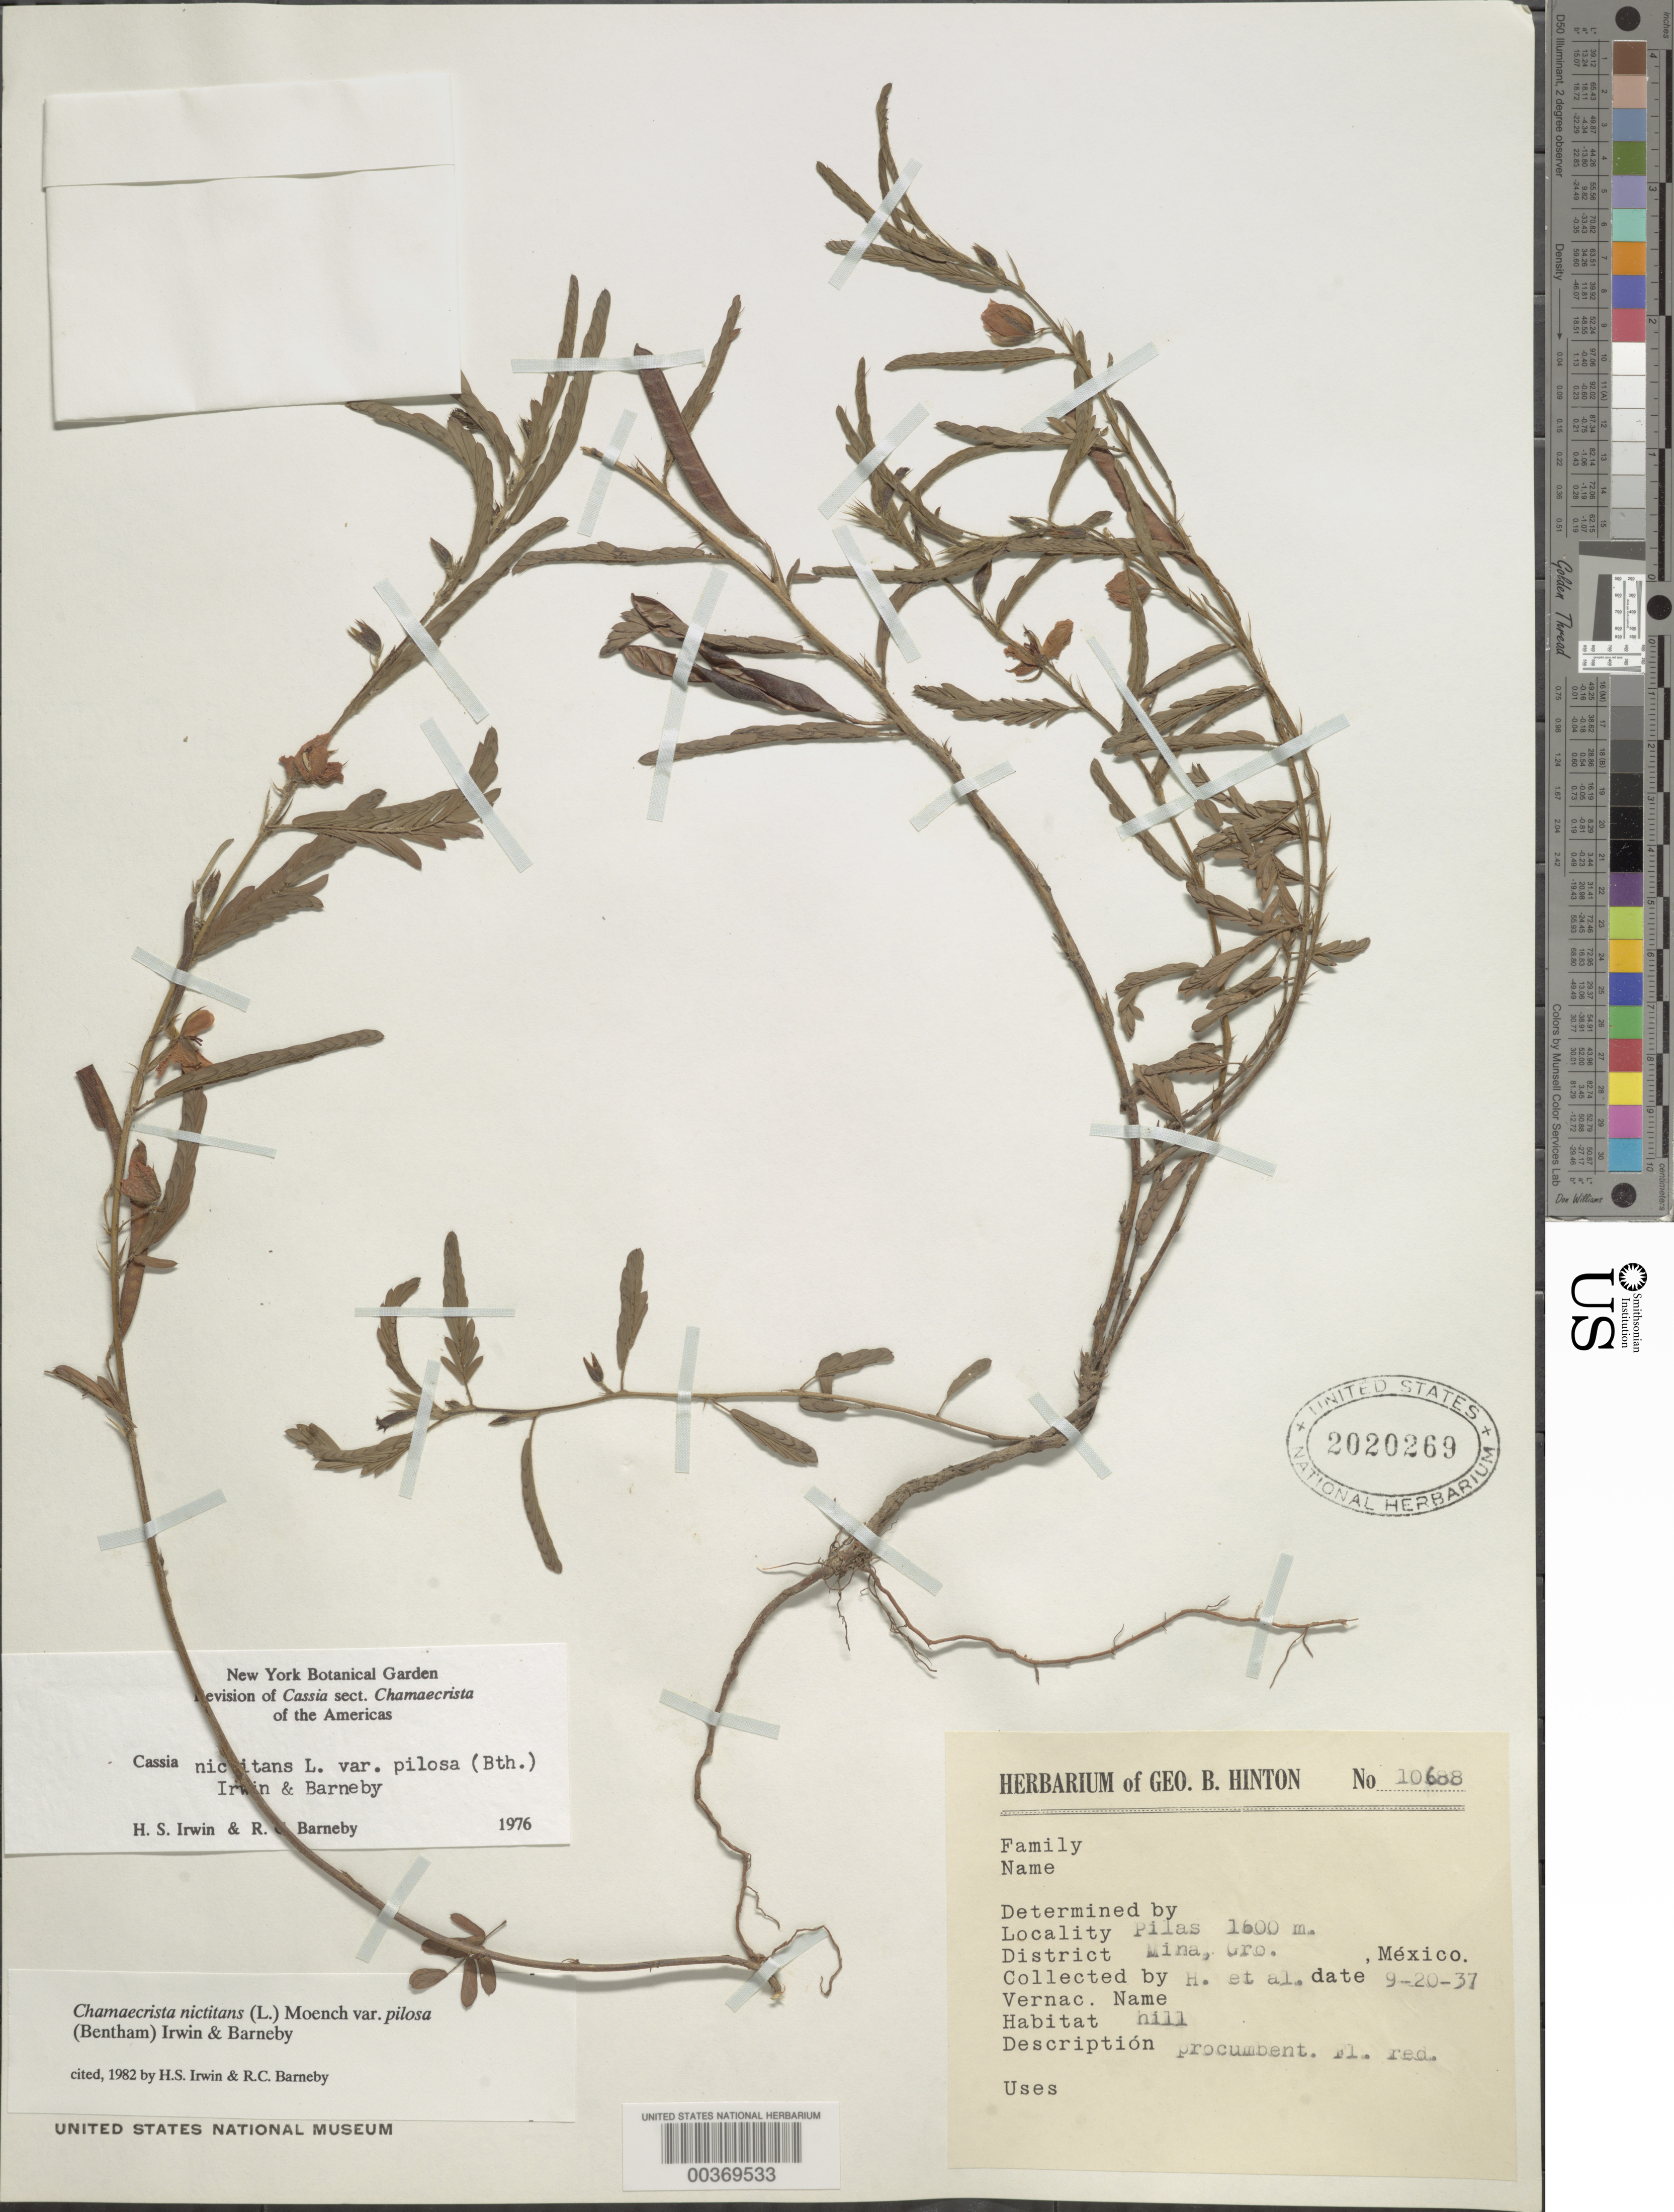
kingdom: Plantae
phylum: Tracheophyta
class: Magnoliopsida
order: Fabales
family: Fabaceae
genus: Chamaecrista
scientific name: Chamaecrista nictitans var. pilosa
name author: (Benth.) H.S. Irwin & Barneby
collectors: G. B. Hinton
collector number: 10688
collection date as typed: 20 Sep 1937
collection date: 1937-09-20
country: Mexico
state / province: Guerrero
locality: Mina mun. (?), Pilas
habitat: Hill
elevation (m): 1600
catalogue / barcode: US 2020269